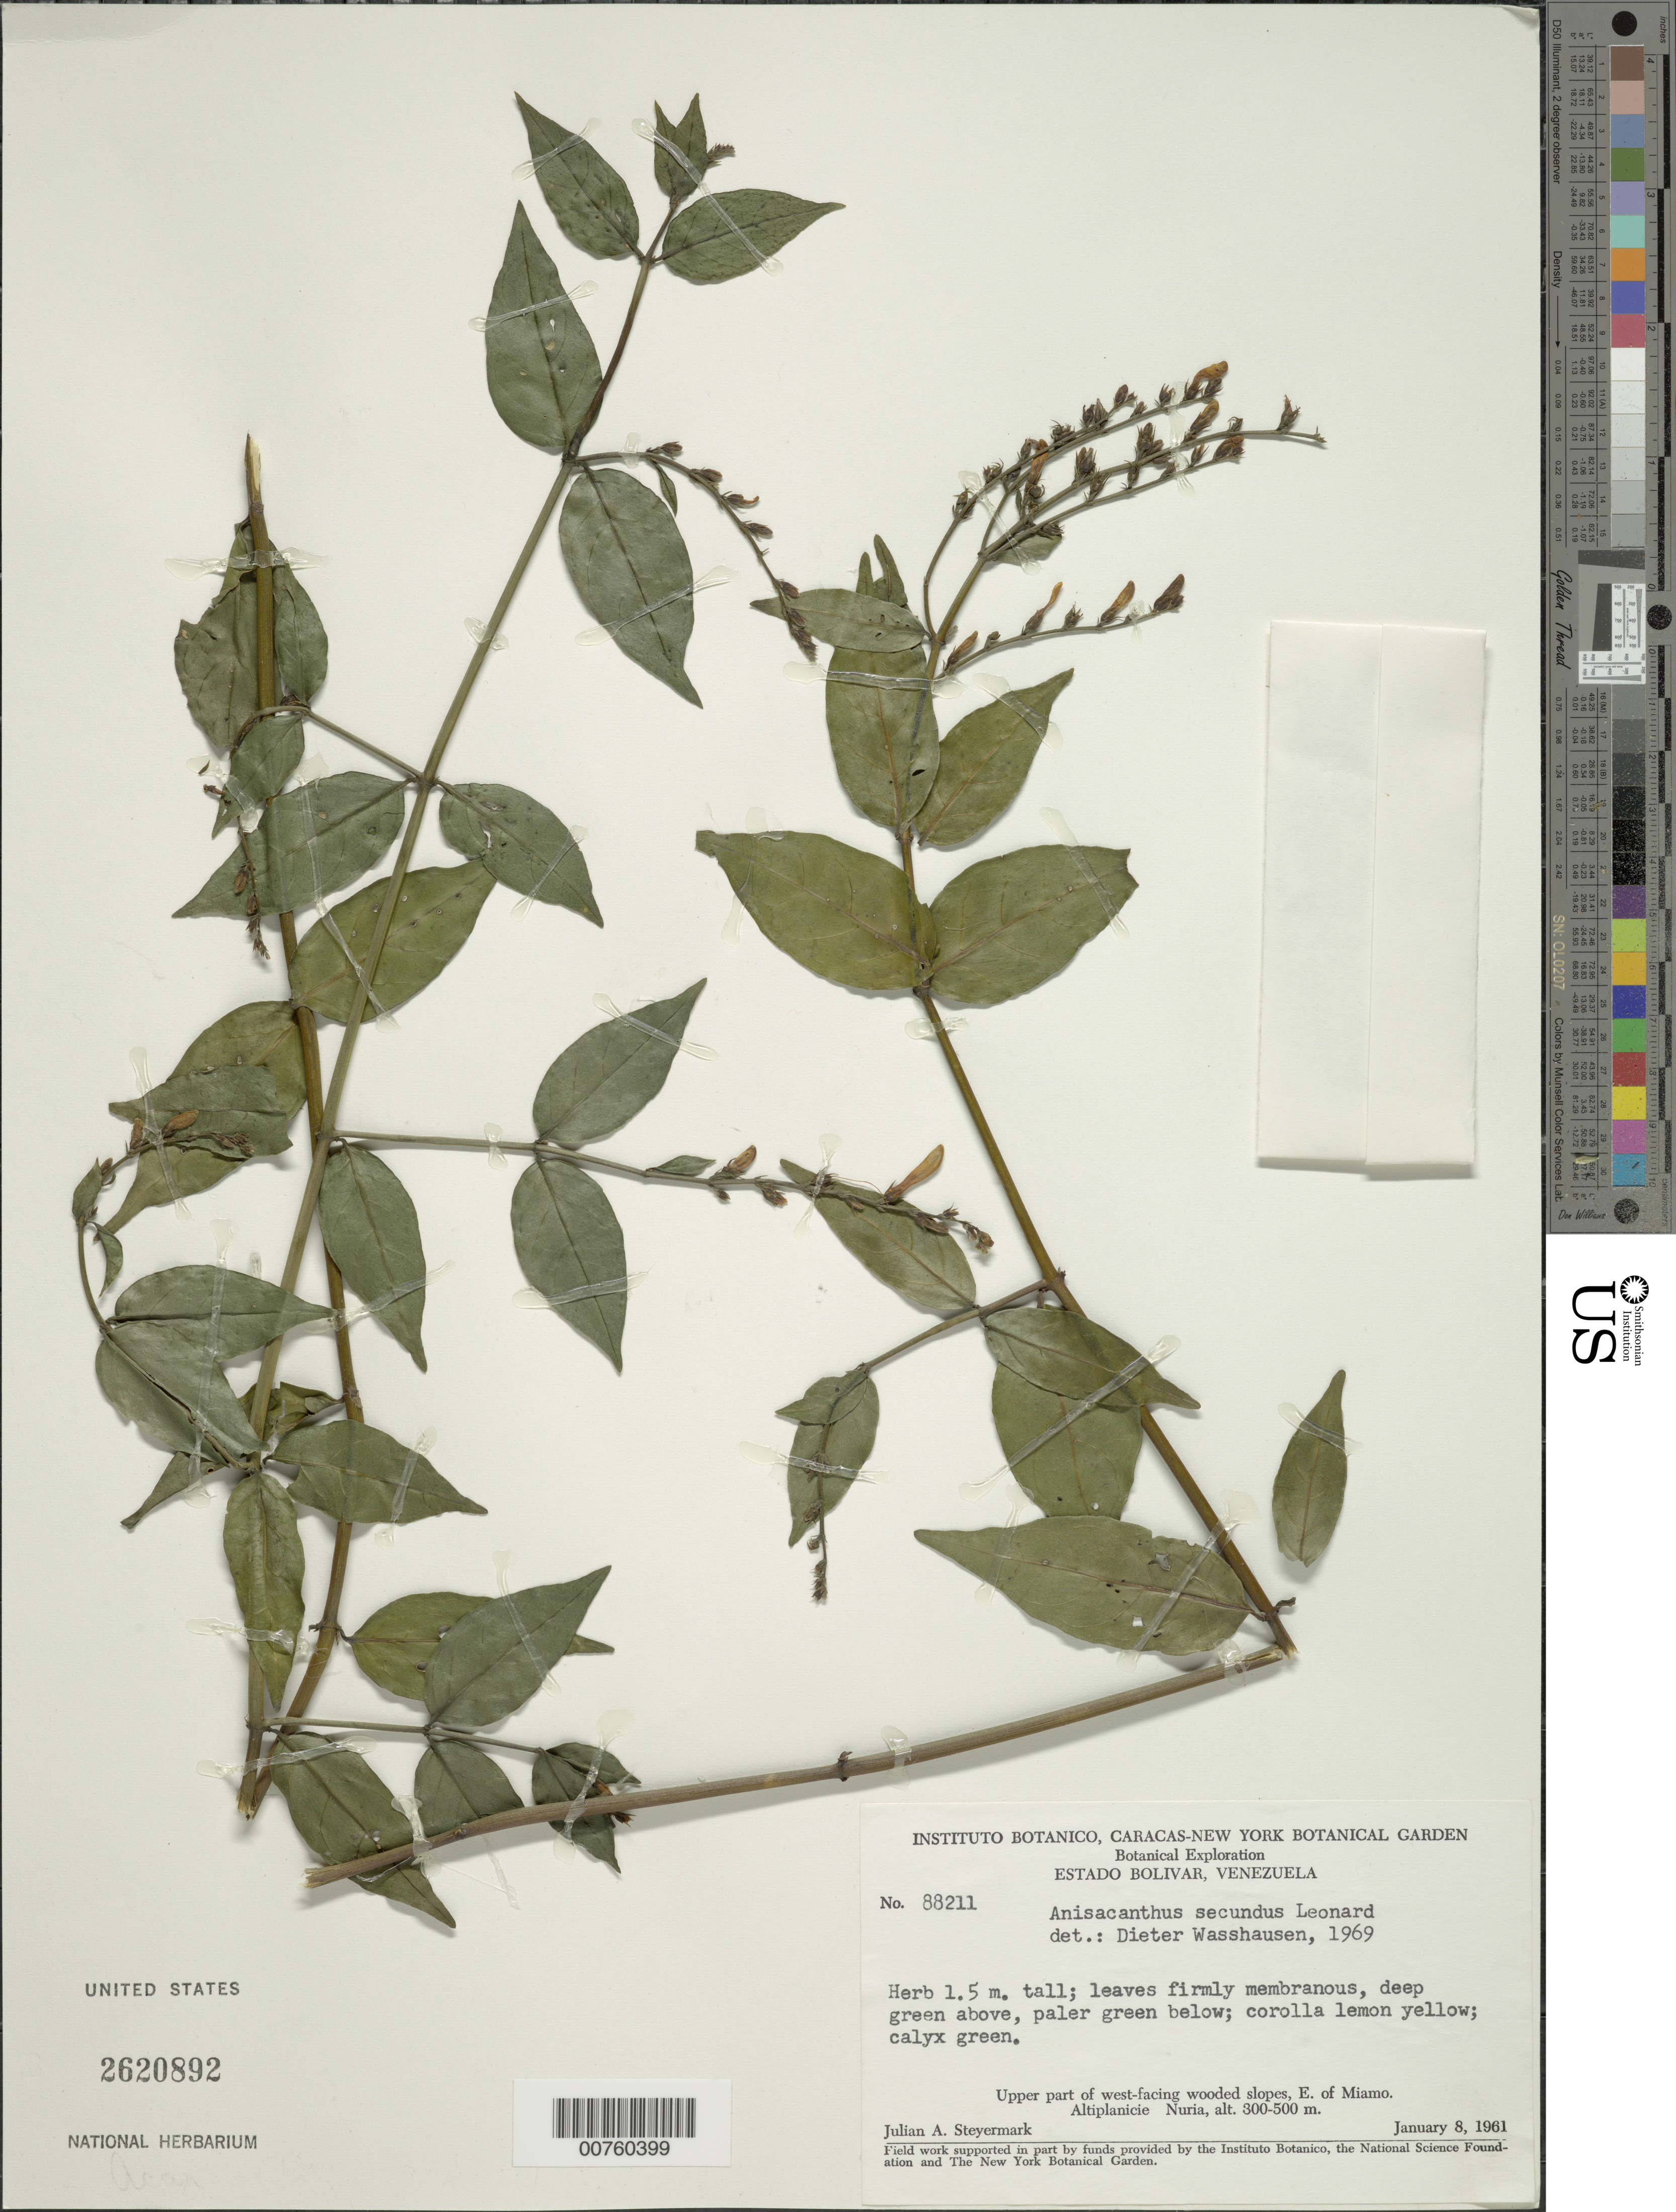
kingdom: Plantae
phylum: Tracheophyta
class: Magnoliopsida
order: Lamiales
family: Acanthaceae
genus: Anisacanthus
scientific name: Anisacanthus secundus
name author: Leonard in A.C. Sm.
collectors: J. Steyermark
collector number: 88211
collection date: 1961-01-08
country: Venezuela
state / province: Bolivar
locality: Upper part of west-facing wooded slopes, E. of Miamo, Altiplanicie.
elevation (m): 300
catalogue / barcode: US 2620892